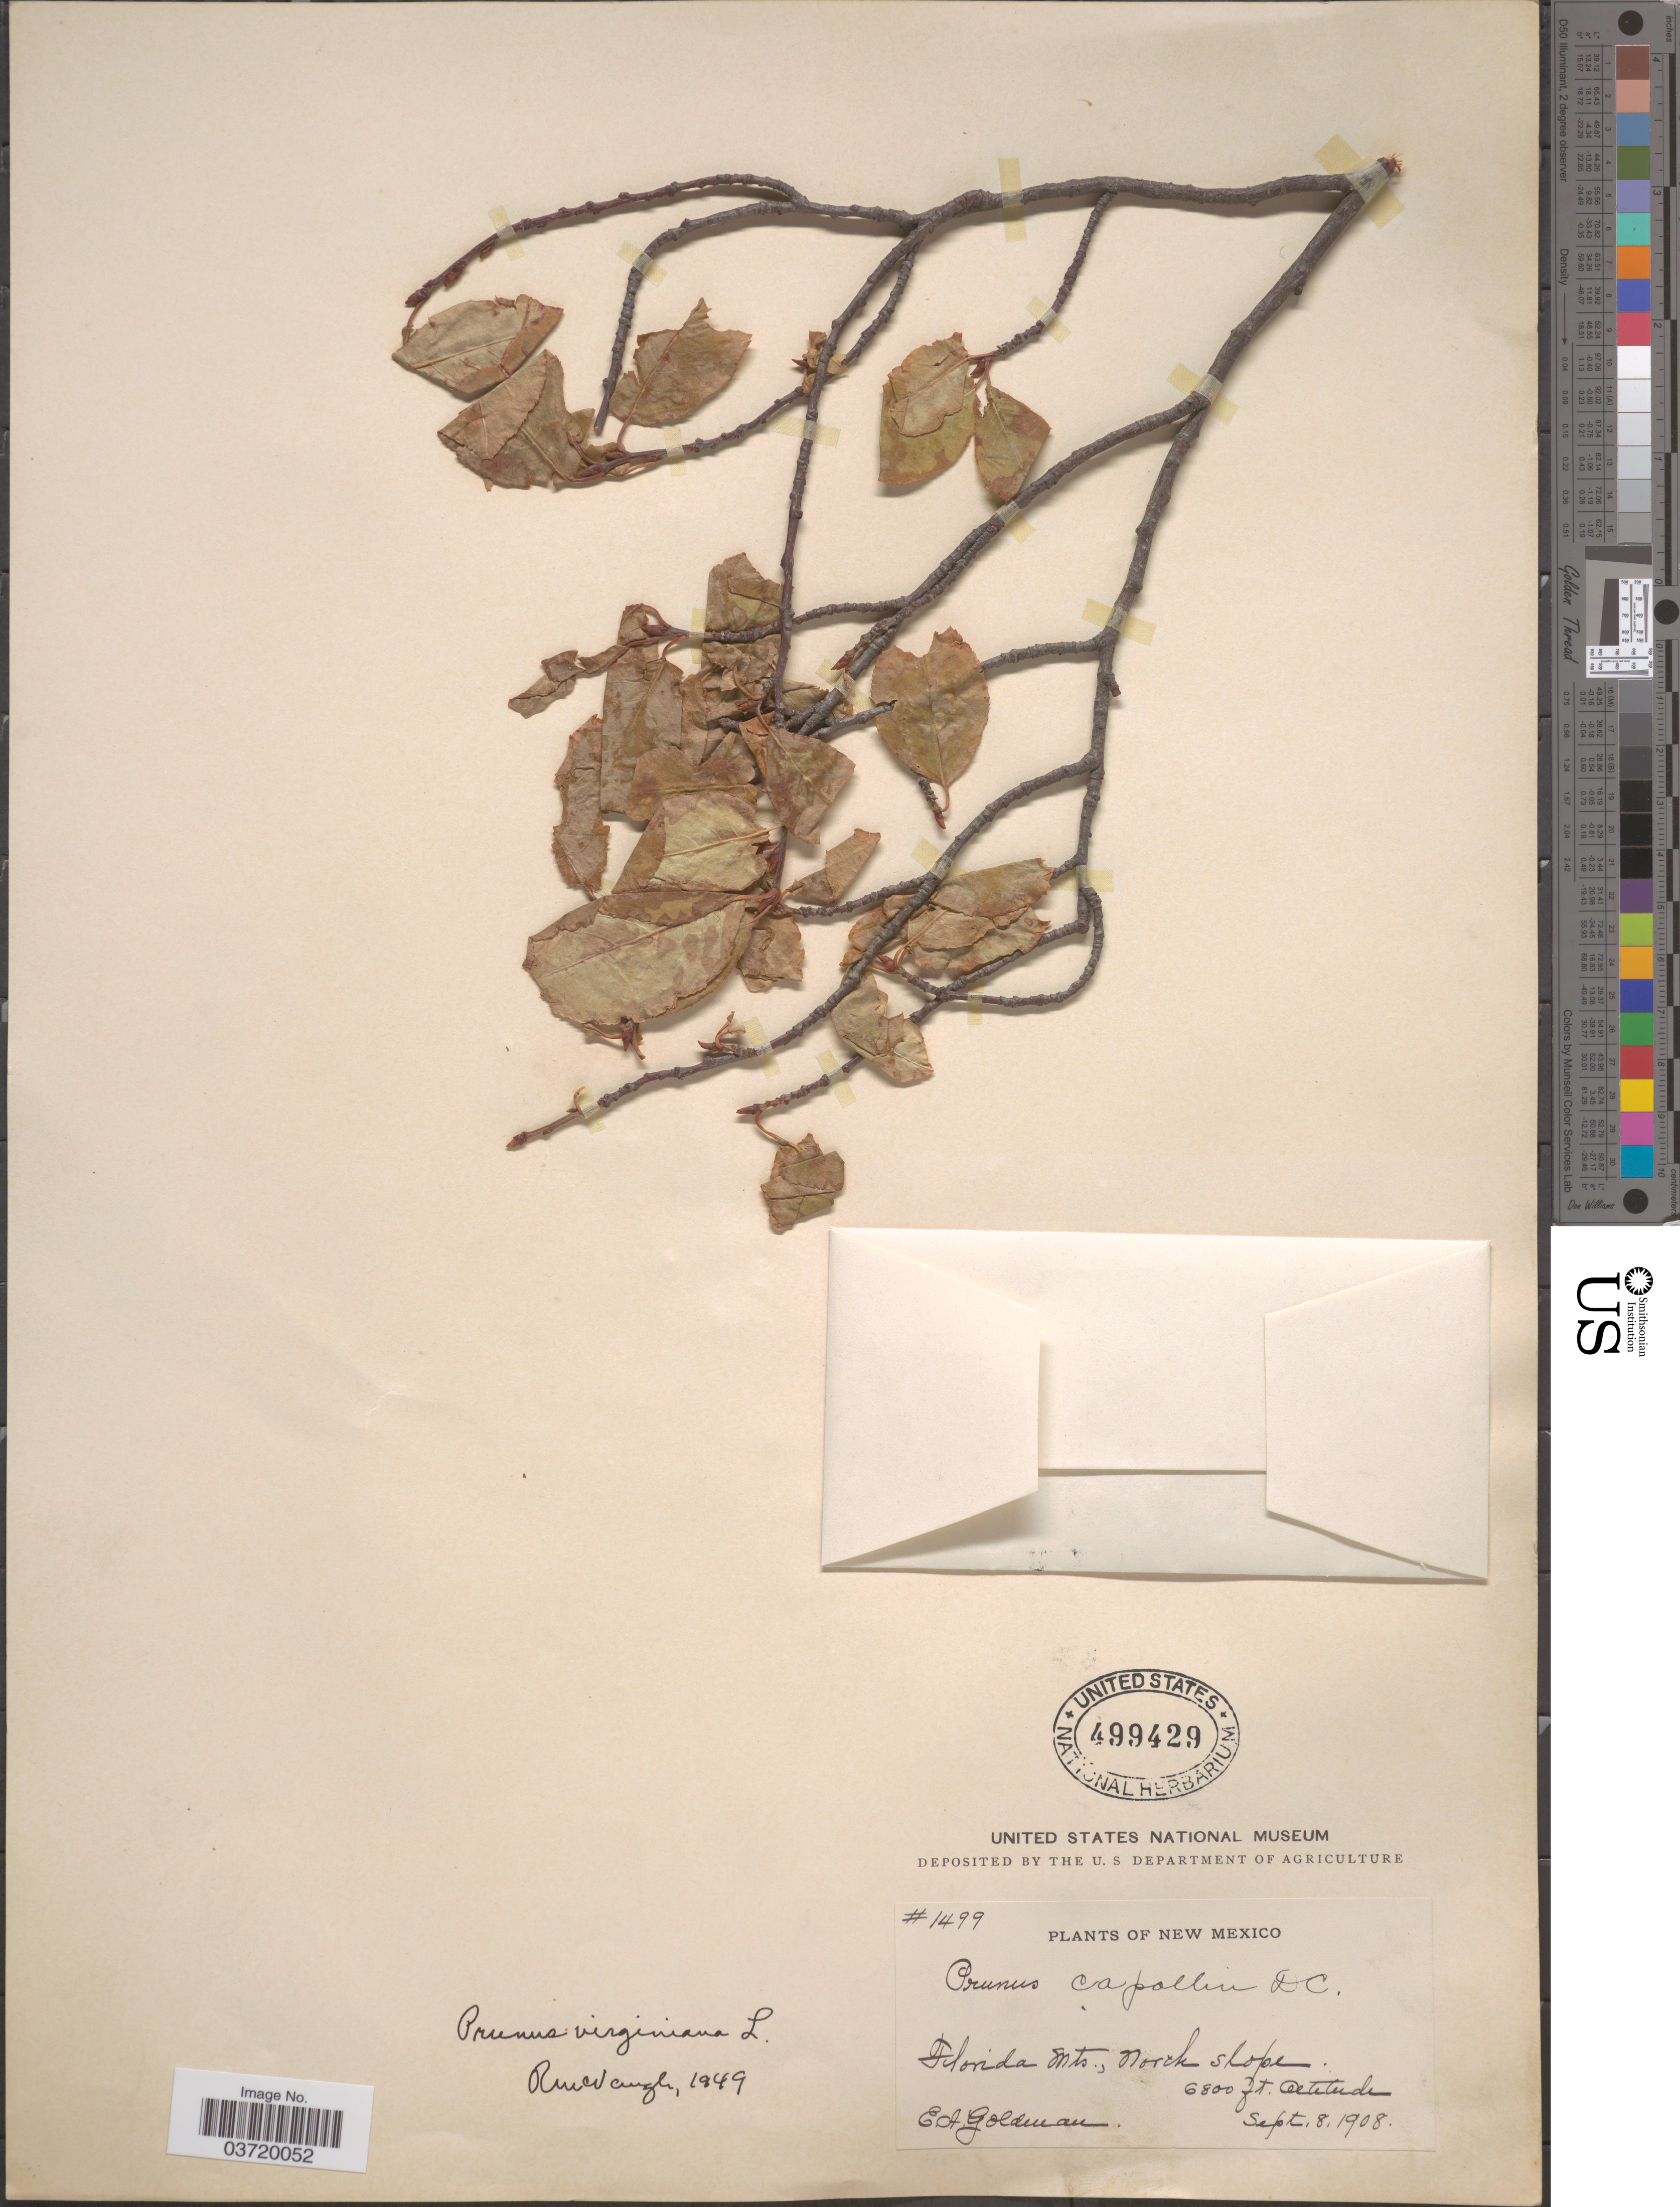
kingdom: Plantae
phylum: Tracheophyta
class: Magnoliopsida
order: Rosales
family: Rosaceae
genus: Prunus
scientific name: Prunus virginiana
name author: L.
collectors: E. A. Goldman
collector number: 1499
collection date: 1908-09-08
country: United States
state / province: New Mexico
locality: Florida Mts., North slope.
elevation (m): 2073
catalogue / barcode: US 499429